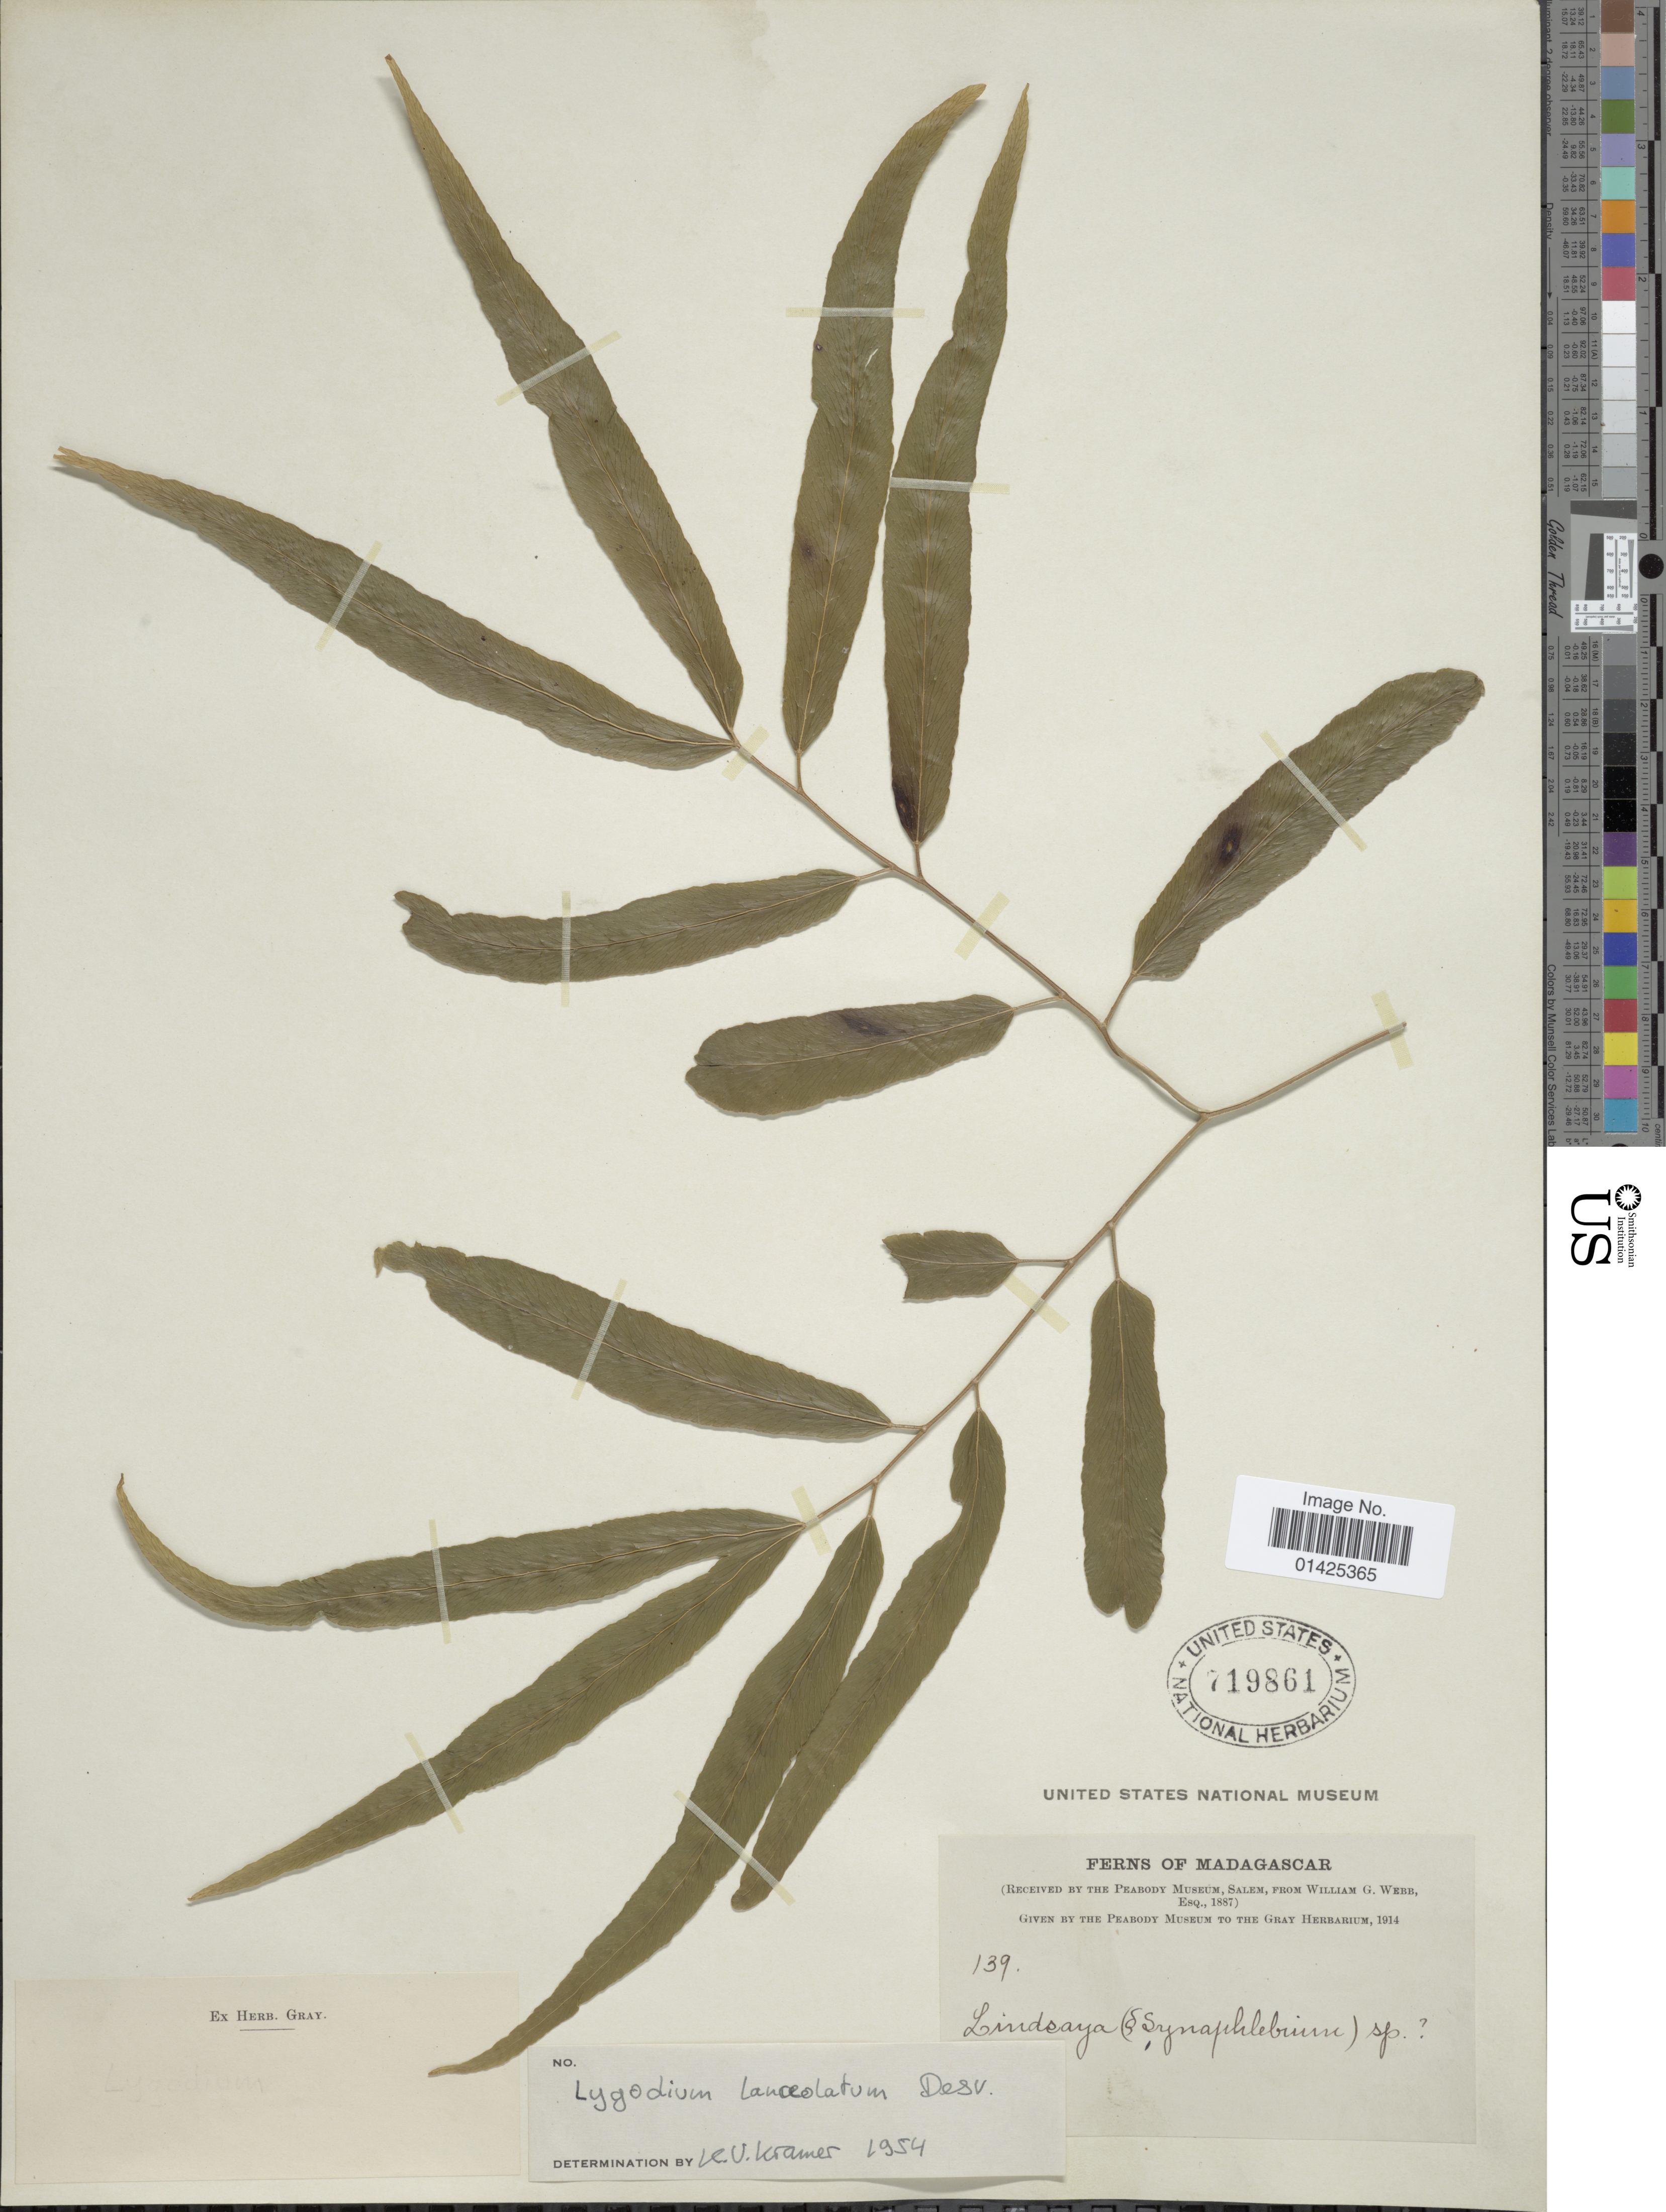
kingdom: Plantae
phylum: Tracheophyta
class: Polypodiopsida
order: Schizaeales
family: Lygodiaceae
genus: Lygodium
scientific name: Lygodium lanceolatum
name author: Desv.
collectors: W. Webb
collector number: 139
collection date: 1887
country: Madagascar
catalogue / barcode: US 719861